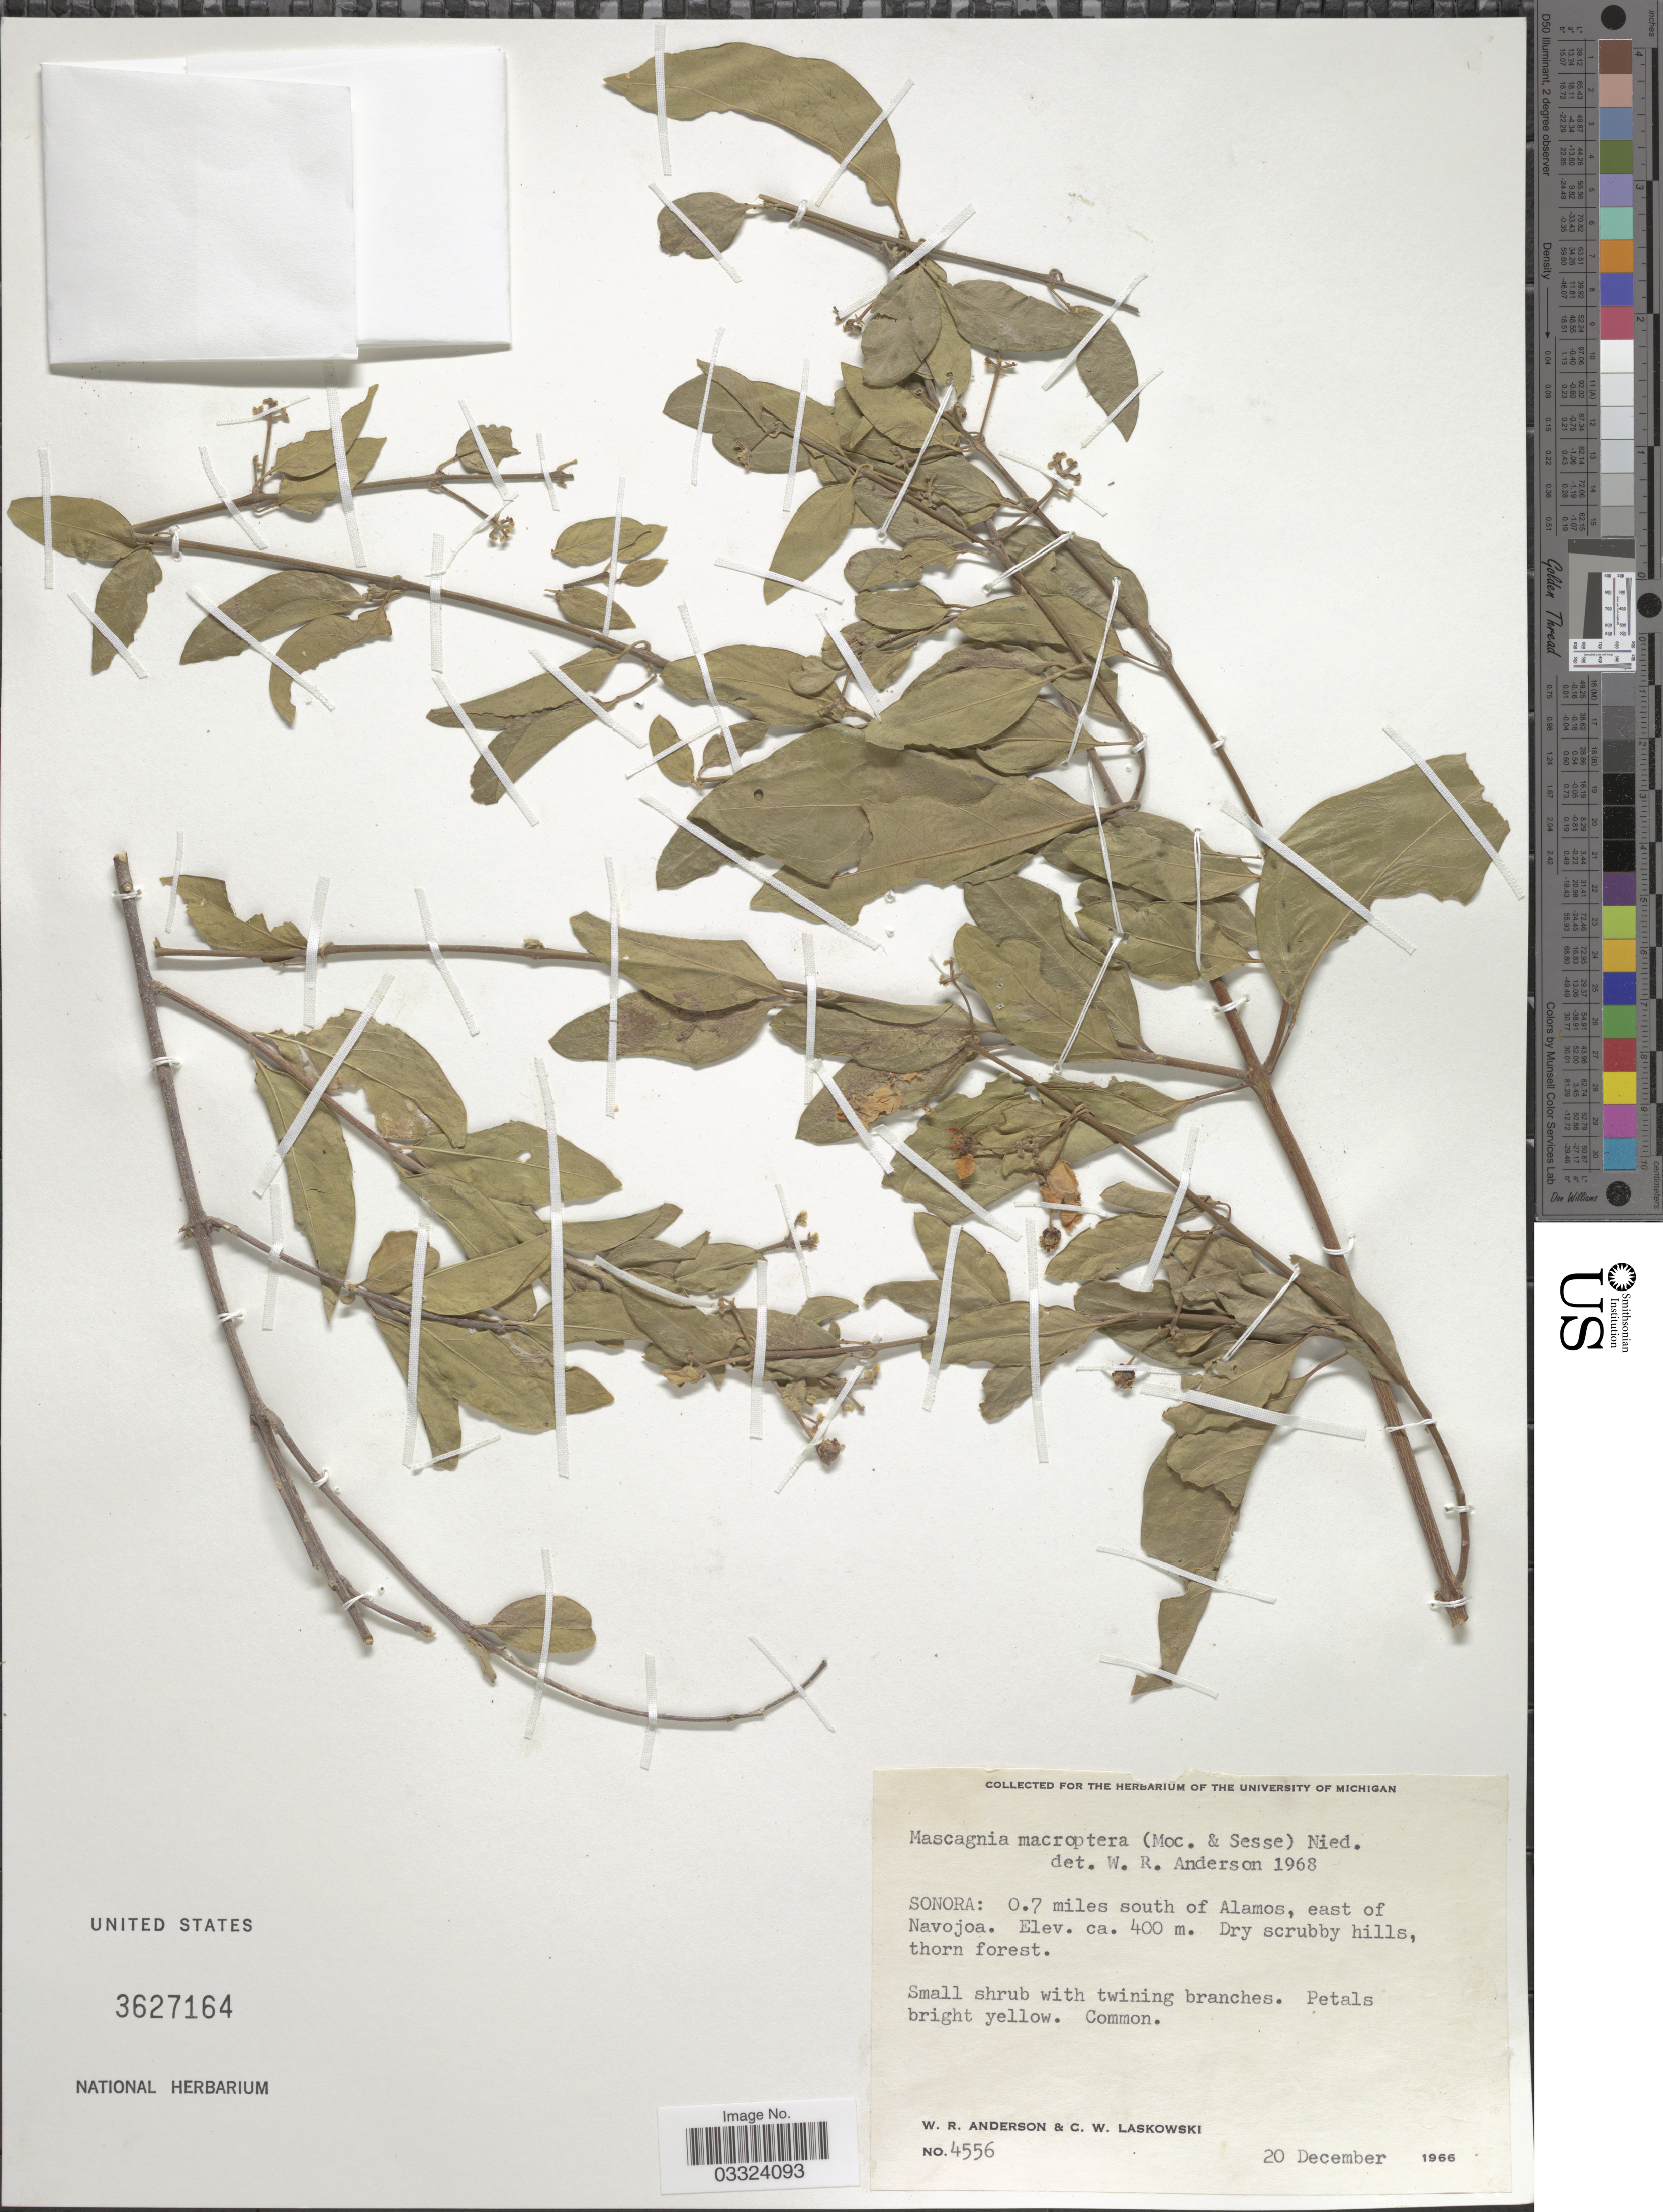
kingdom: Plantae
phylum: Tracheophyta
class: Magnoliopsida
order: Malpighiales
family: Malpighiaceae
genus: Callaeum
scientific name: Callaeum macropterum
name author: (Moc. & Sessé ex DC.) D.M. Johnson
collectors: W. Anderson & C. Laskowski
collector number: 4556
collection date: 1966-12-20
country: Mexico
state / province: Sonora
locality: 0.7 miles south of Alamos, east of Navojoa.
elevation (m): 400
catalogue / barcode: US 3627164